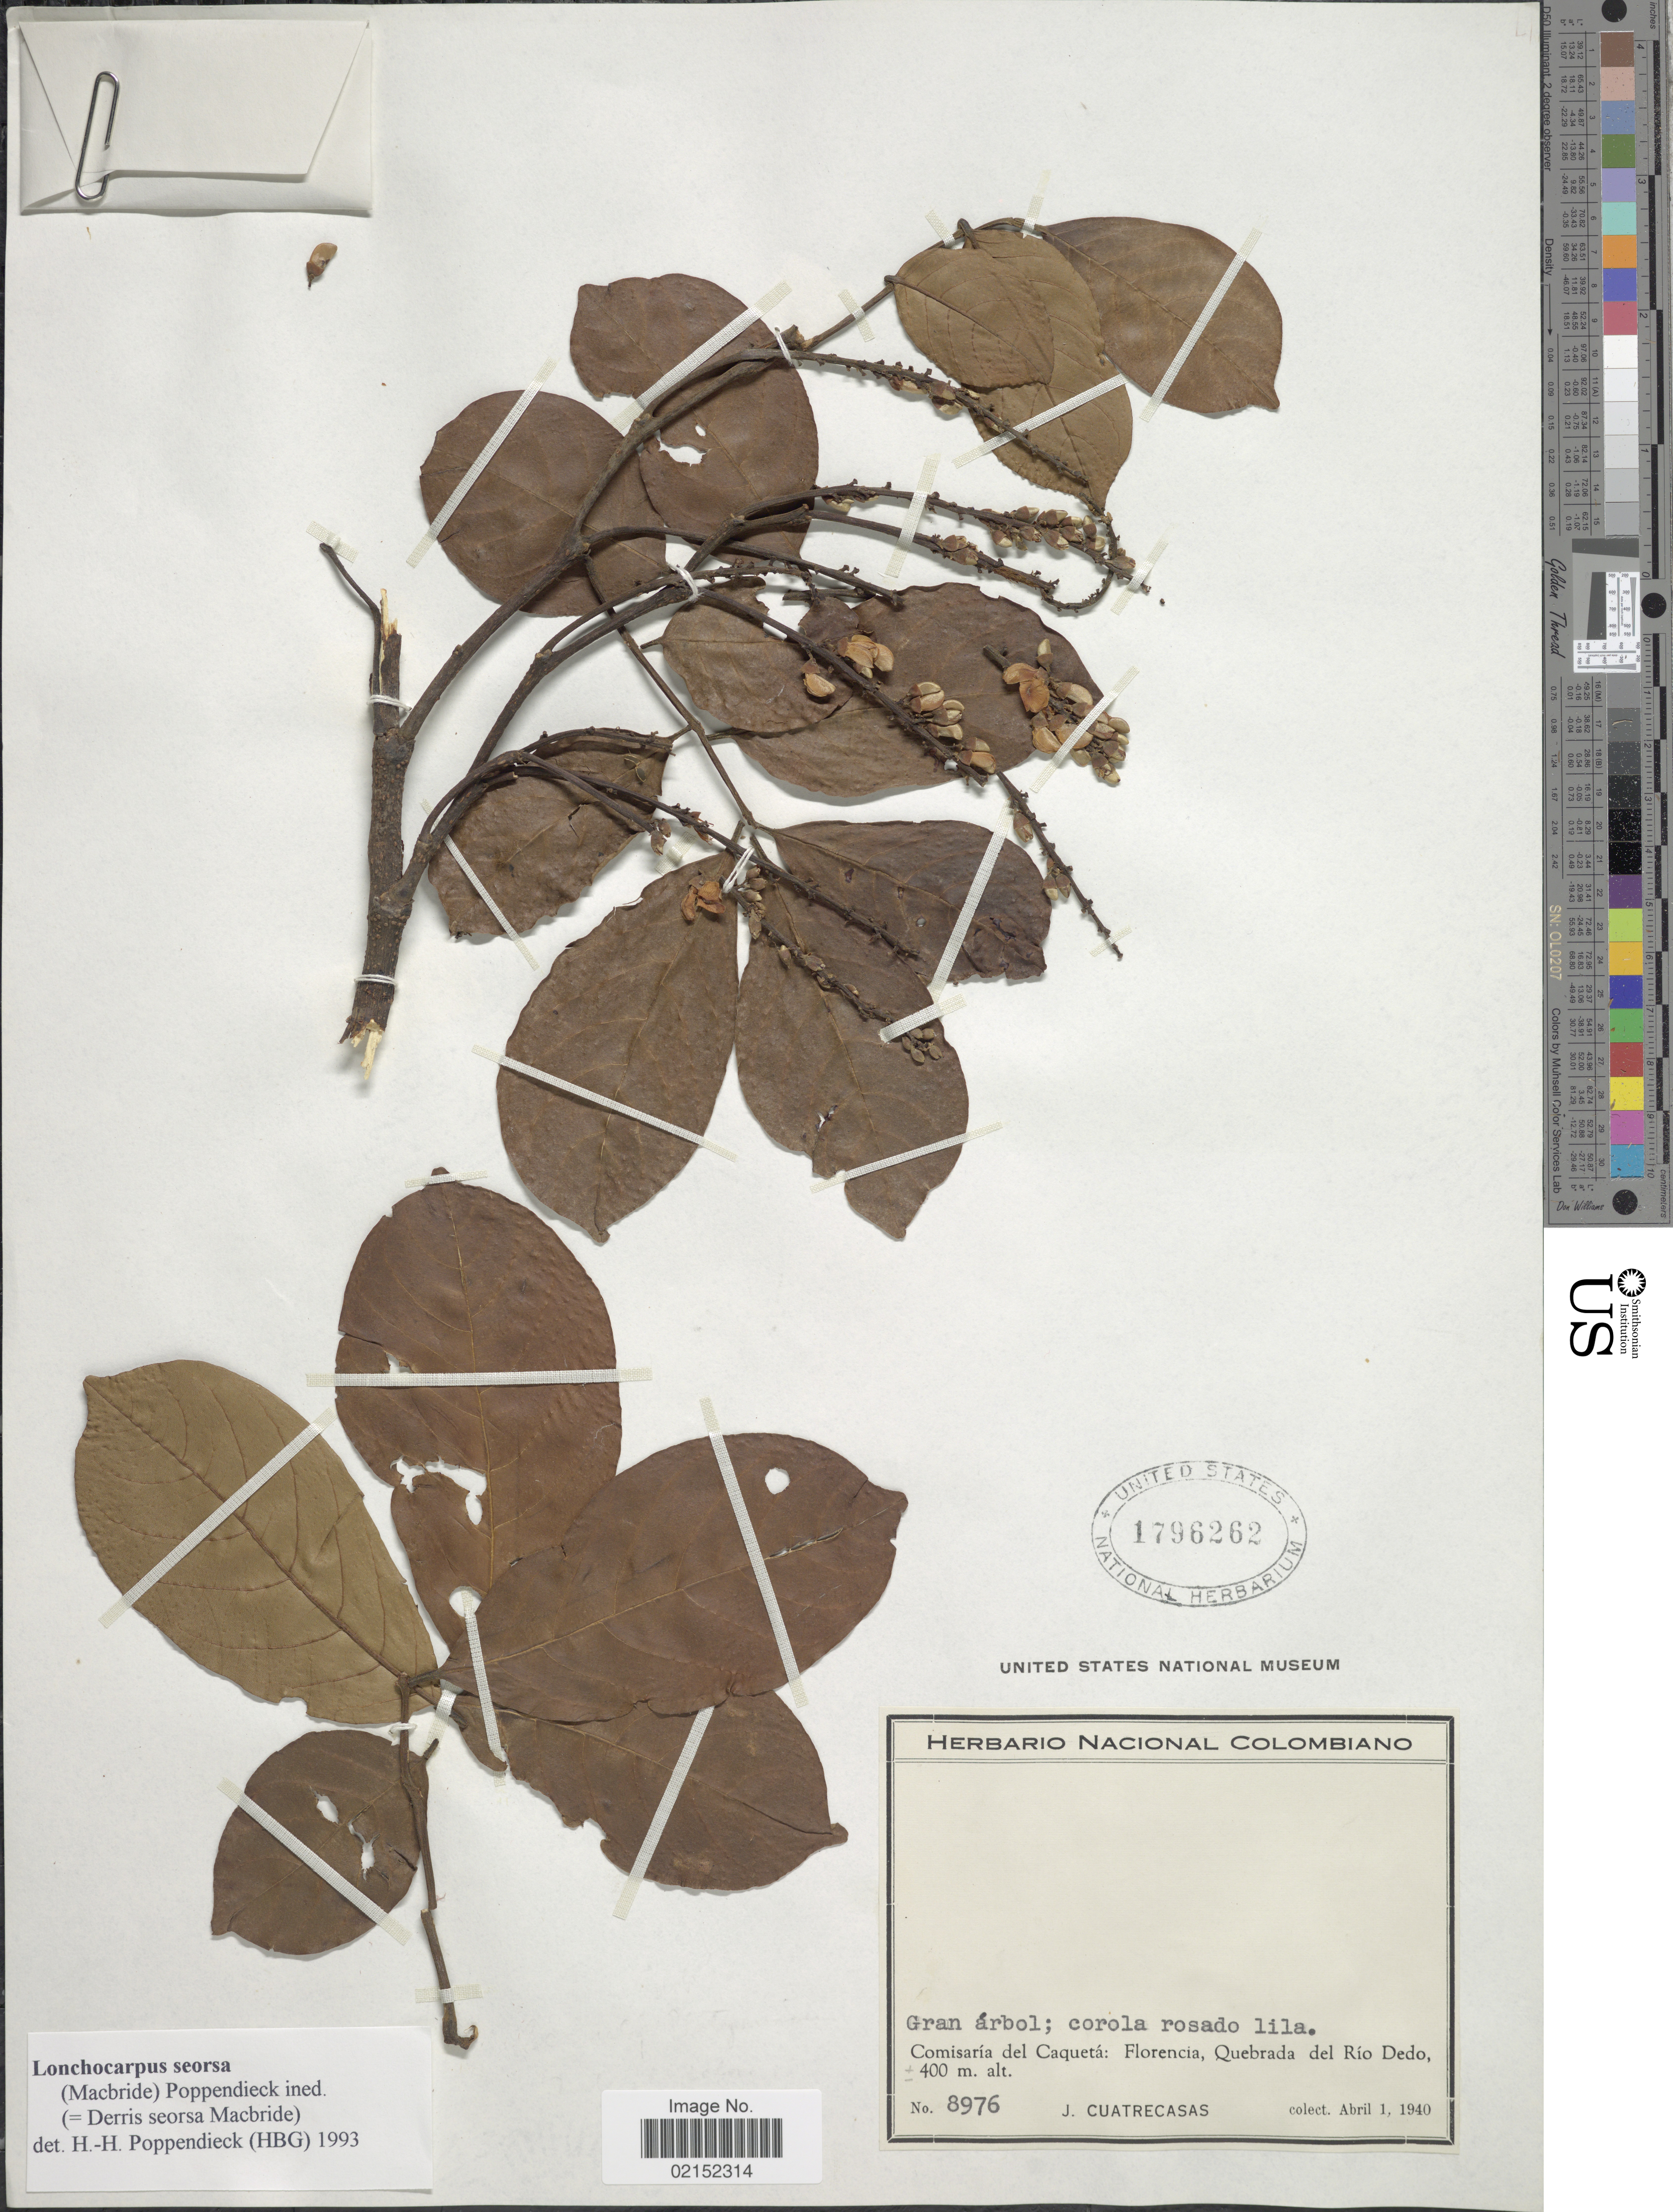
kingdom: Plantae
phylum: Tracheophyta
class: Magnoliopsida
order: Fabales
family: Fabaceae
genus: Lonchocarpus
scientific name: Lonchocarpus seorsa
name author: (J.F. Macbr.) M. Sousa ex D.A. Neill et al.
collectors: J. Cuatrecasas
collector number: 8976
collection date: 1940-04-01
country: Colombia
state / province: Caquetá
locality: Comisaria del Caqueta: Florencia, Quebrada del Rio Dedo.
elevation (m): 400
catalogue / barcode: US 1796262